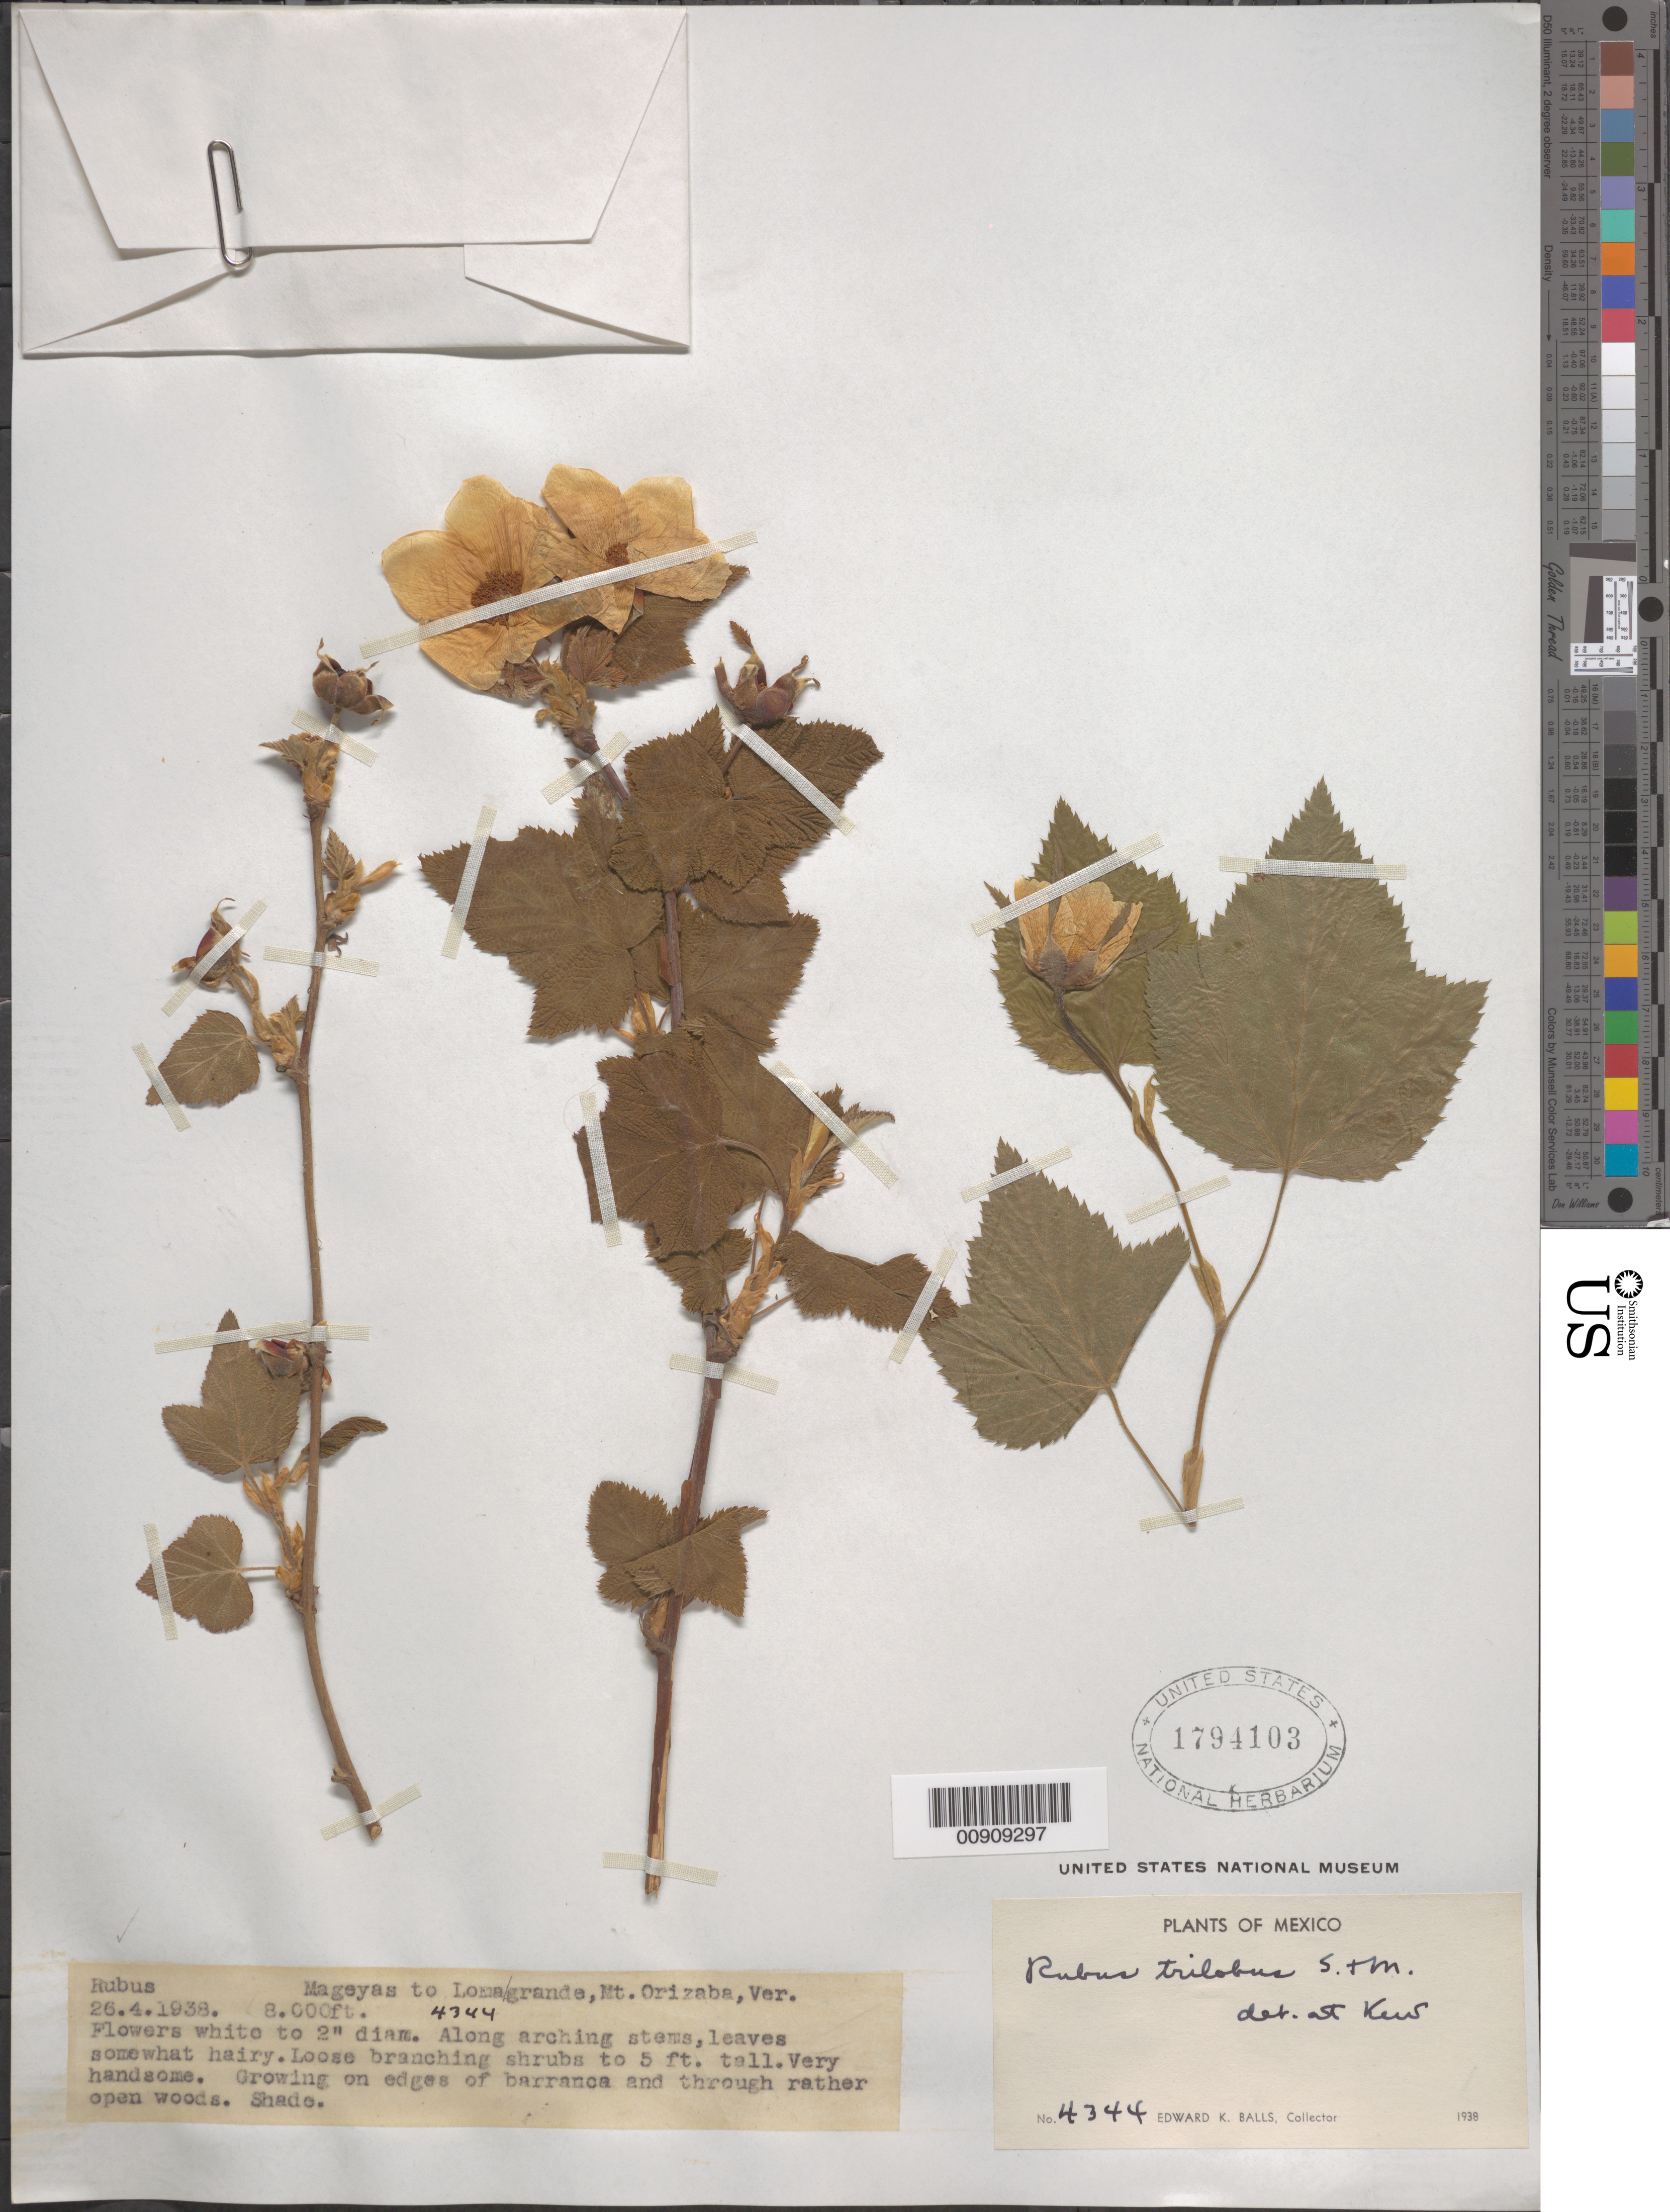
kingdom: Plantae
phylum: Tracheophyta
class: Magnoliopsida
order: Rosales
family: Rosaceae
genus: Rubus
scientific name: Rubus trilobus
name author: Moc. & Sessé ex Ser.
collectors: E. K. Balls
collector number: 4344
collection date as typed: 26 Apr 1938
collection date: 1938-04-26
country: Mexico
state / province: Veracruz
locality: Mageyas to Loma Grande, Mt. Orizaba, Veracruz.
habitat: Growing on edges of barranca and through rather open woods. Shade.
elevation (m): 2438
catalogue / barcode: US 1794103